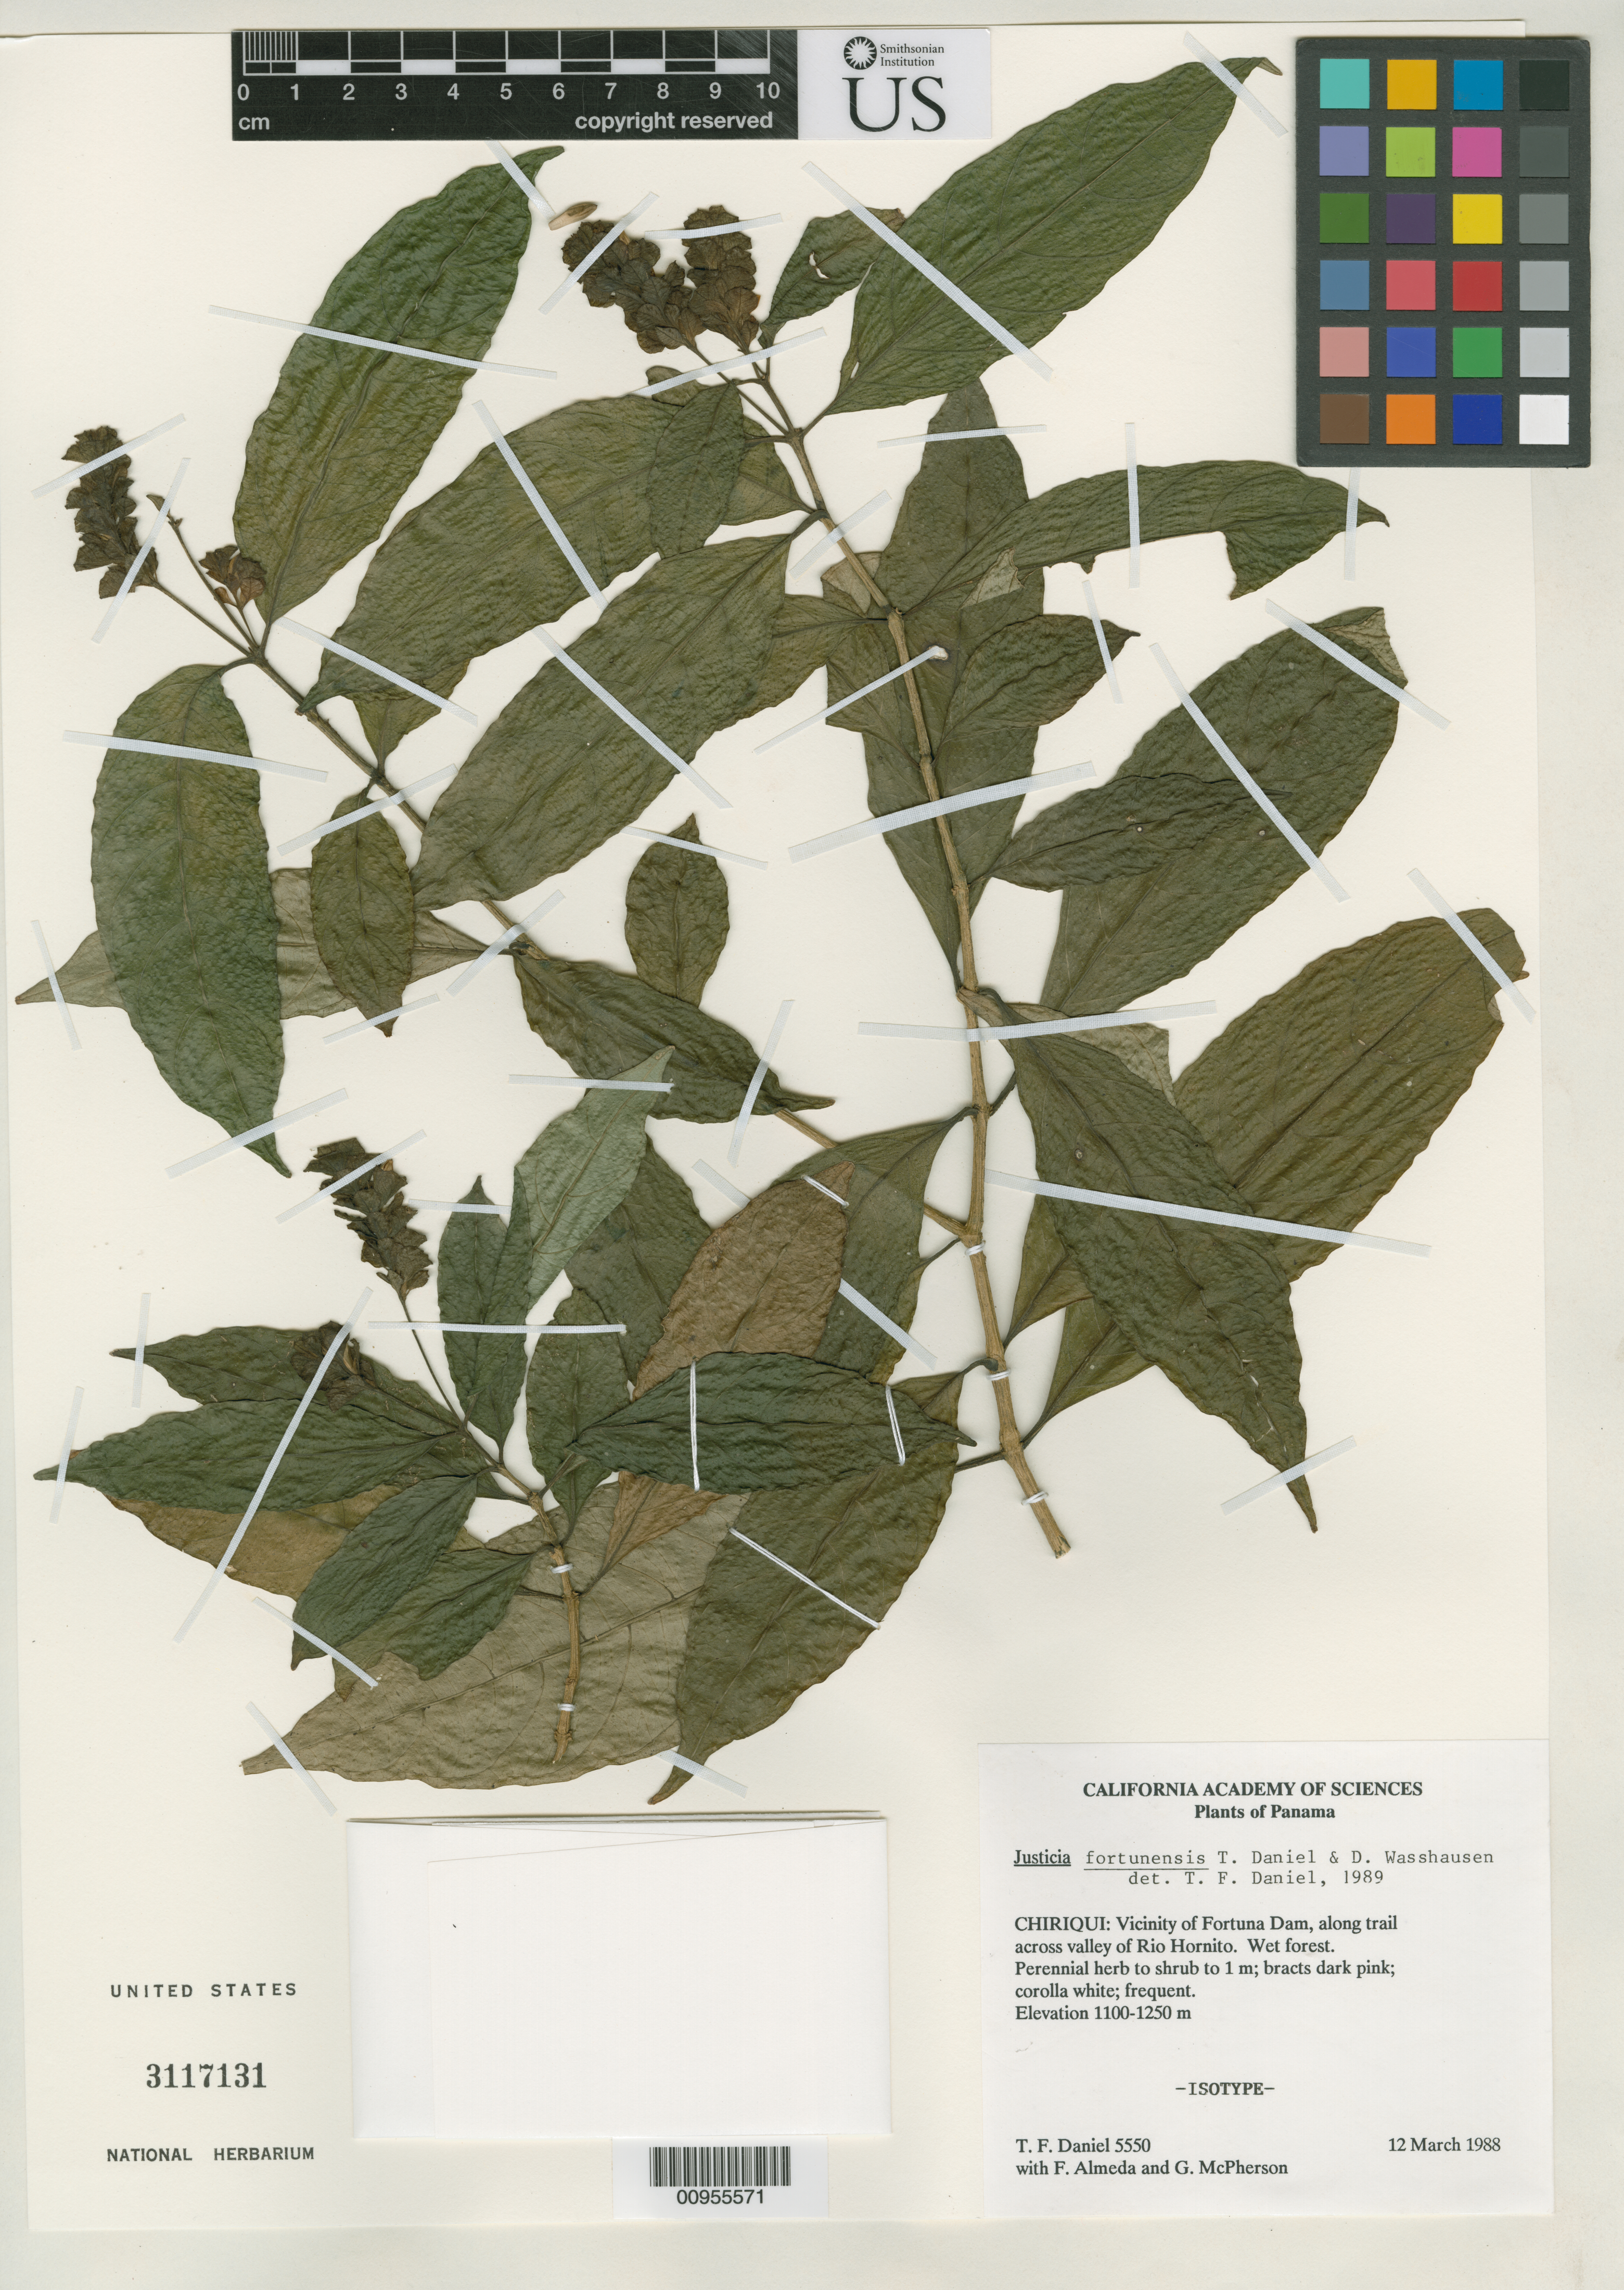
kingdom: Plantae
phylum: Tracheophyta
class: Magnoliopsida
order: Lamiales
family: Acanthaceae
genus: Justicia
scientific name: Justicia fortunensis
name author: T.F. Daniel & Wassh.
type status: Isotype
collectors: T. F. Daniel, F. Almeda & G. D. McPherson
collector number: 5550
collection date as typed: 12 Mar 1988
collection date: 1988-03-12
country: Panama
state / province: Chiriquí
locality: Vicinity of Fortuna Dam, along trail across Valley of Rio Hornito.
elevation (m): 1100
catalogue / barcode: US 3117131